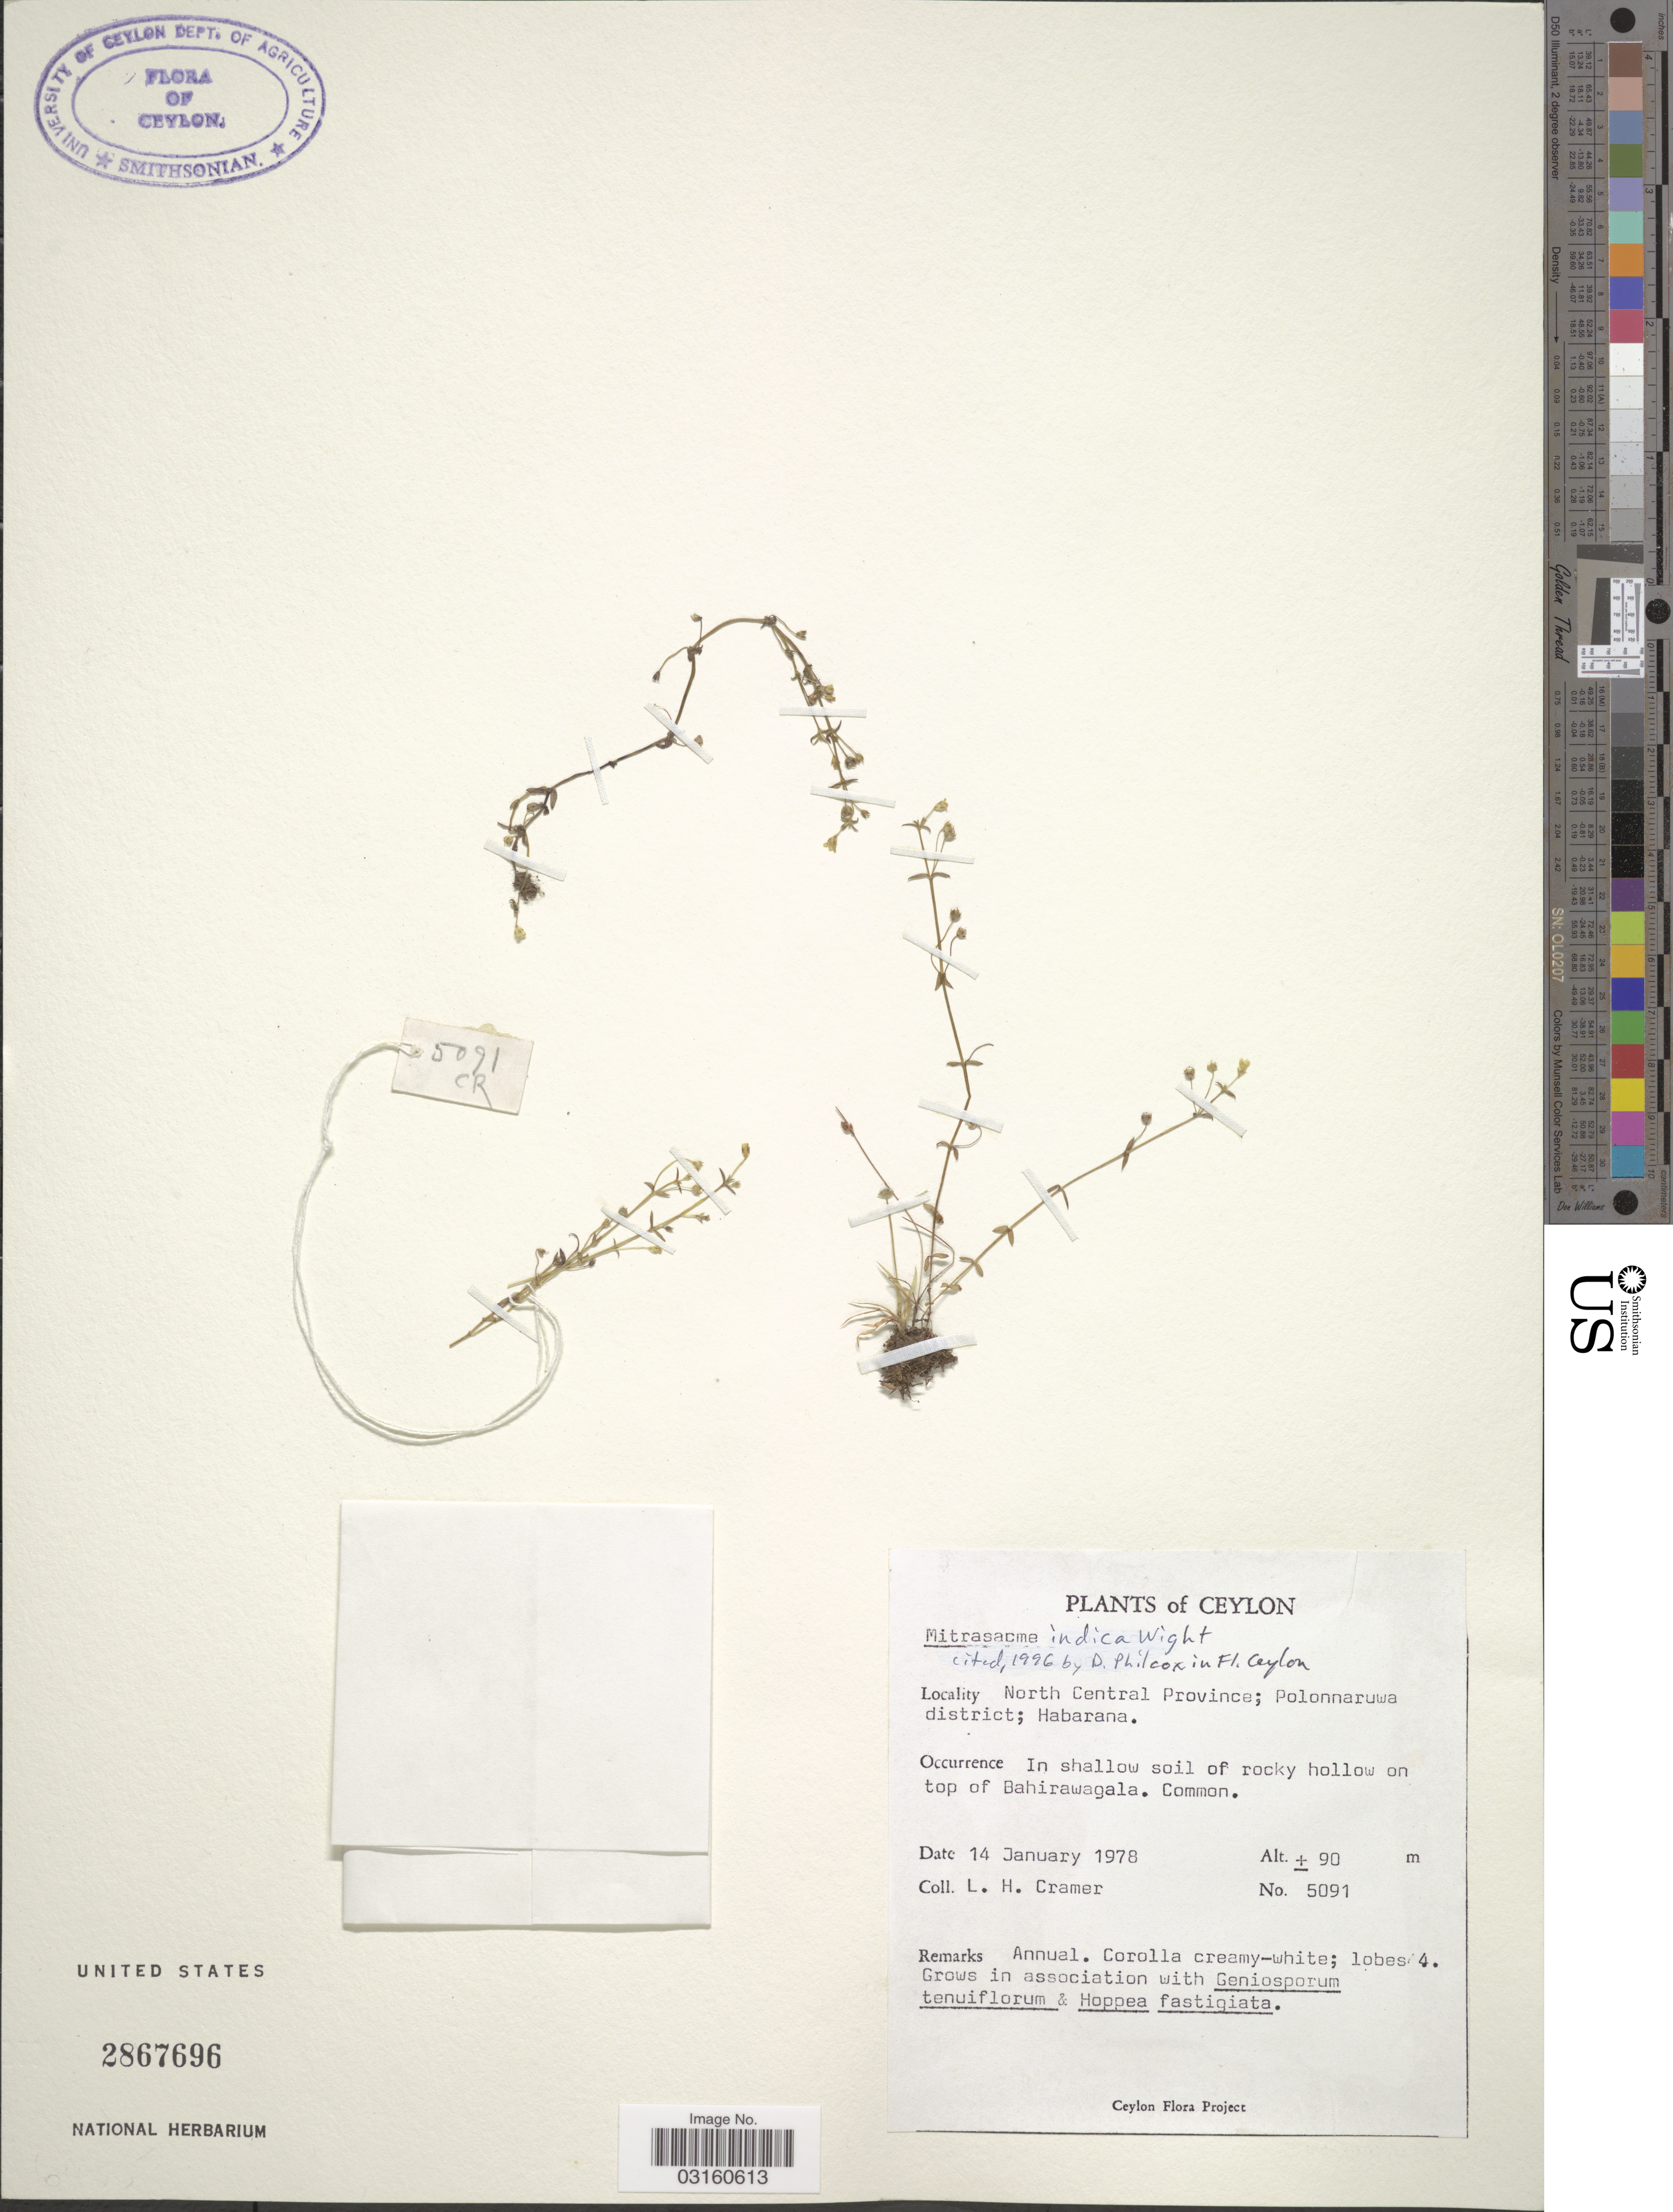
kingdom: Plantae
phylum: Tracheophyta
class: Magnoliopsida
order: Gentianales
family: Loganiaceae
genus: Mitrasacme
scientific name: Mitrasacme indica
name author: Wight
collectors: L. H. Cramer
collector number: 5091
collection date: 1978-01-14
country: Sri Lanka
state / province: North Central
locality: Ceylon. Polonnaruwa district; Habarana. In shallow soil of rocky hollow on top of Bahirawagala.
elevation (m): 90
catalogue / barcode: US 2867696